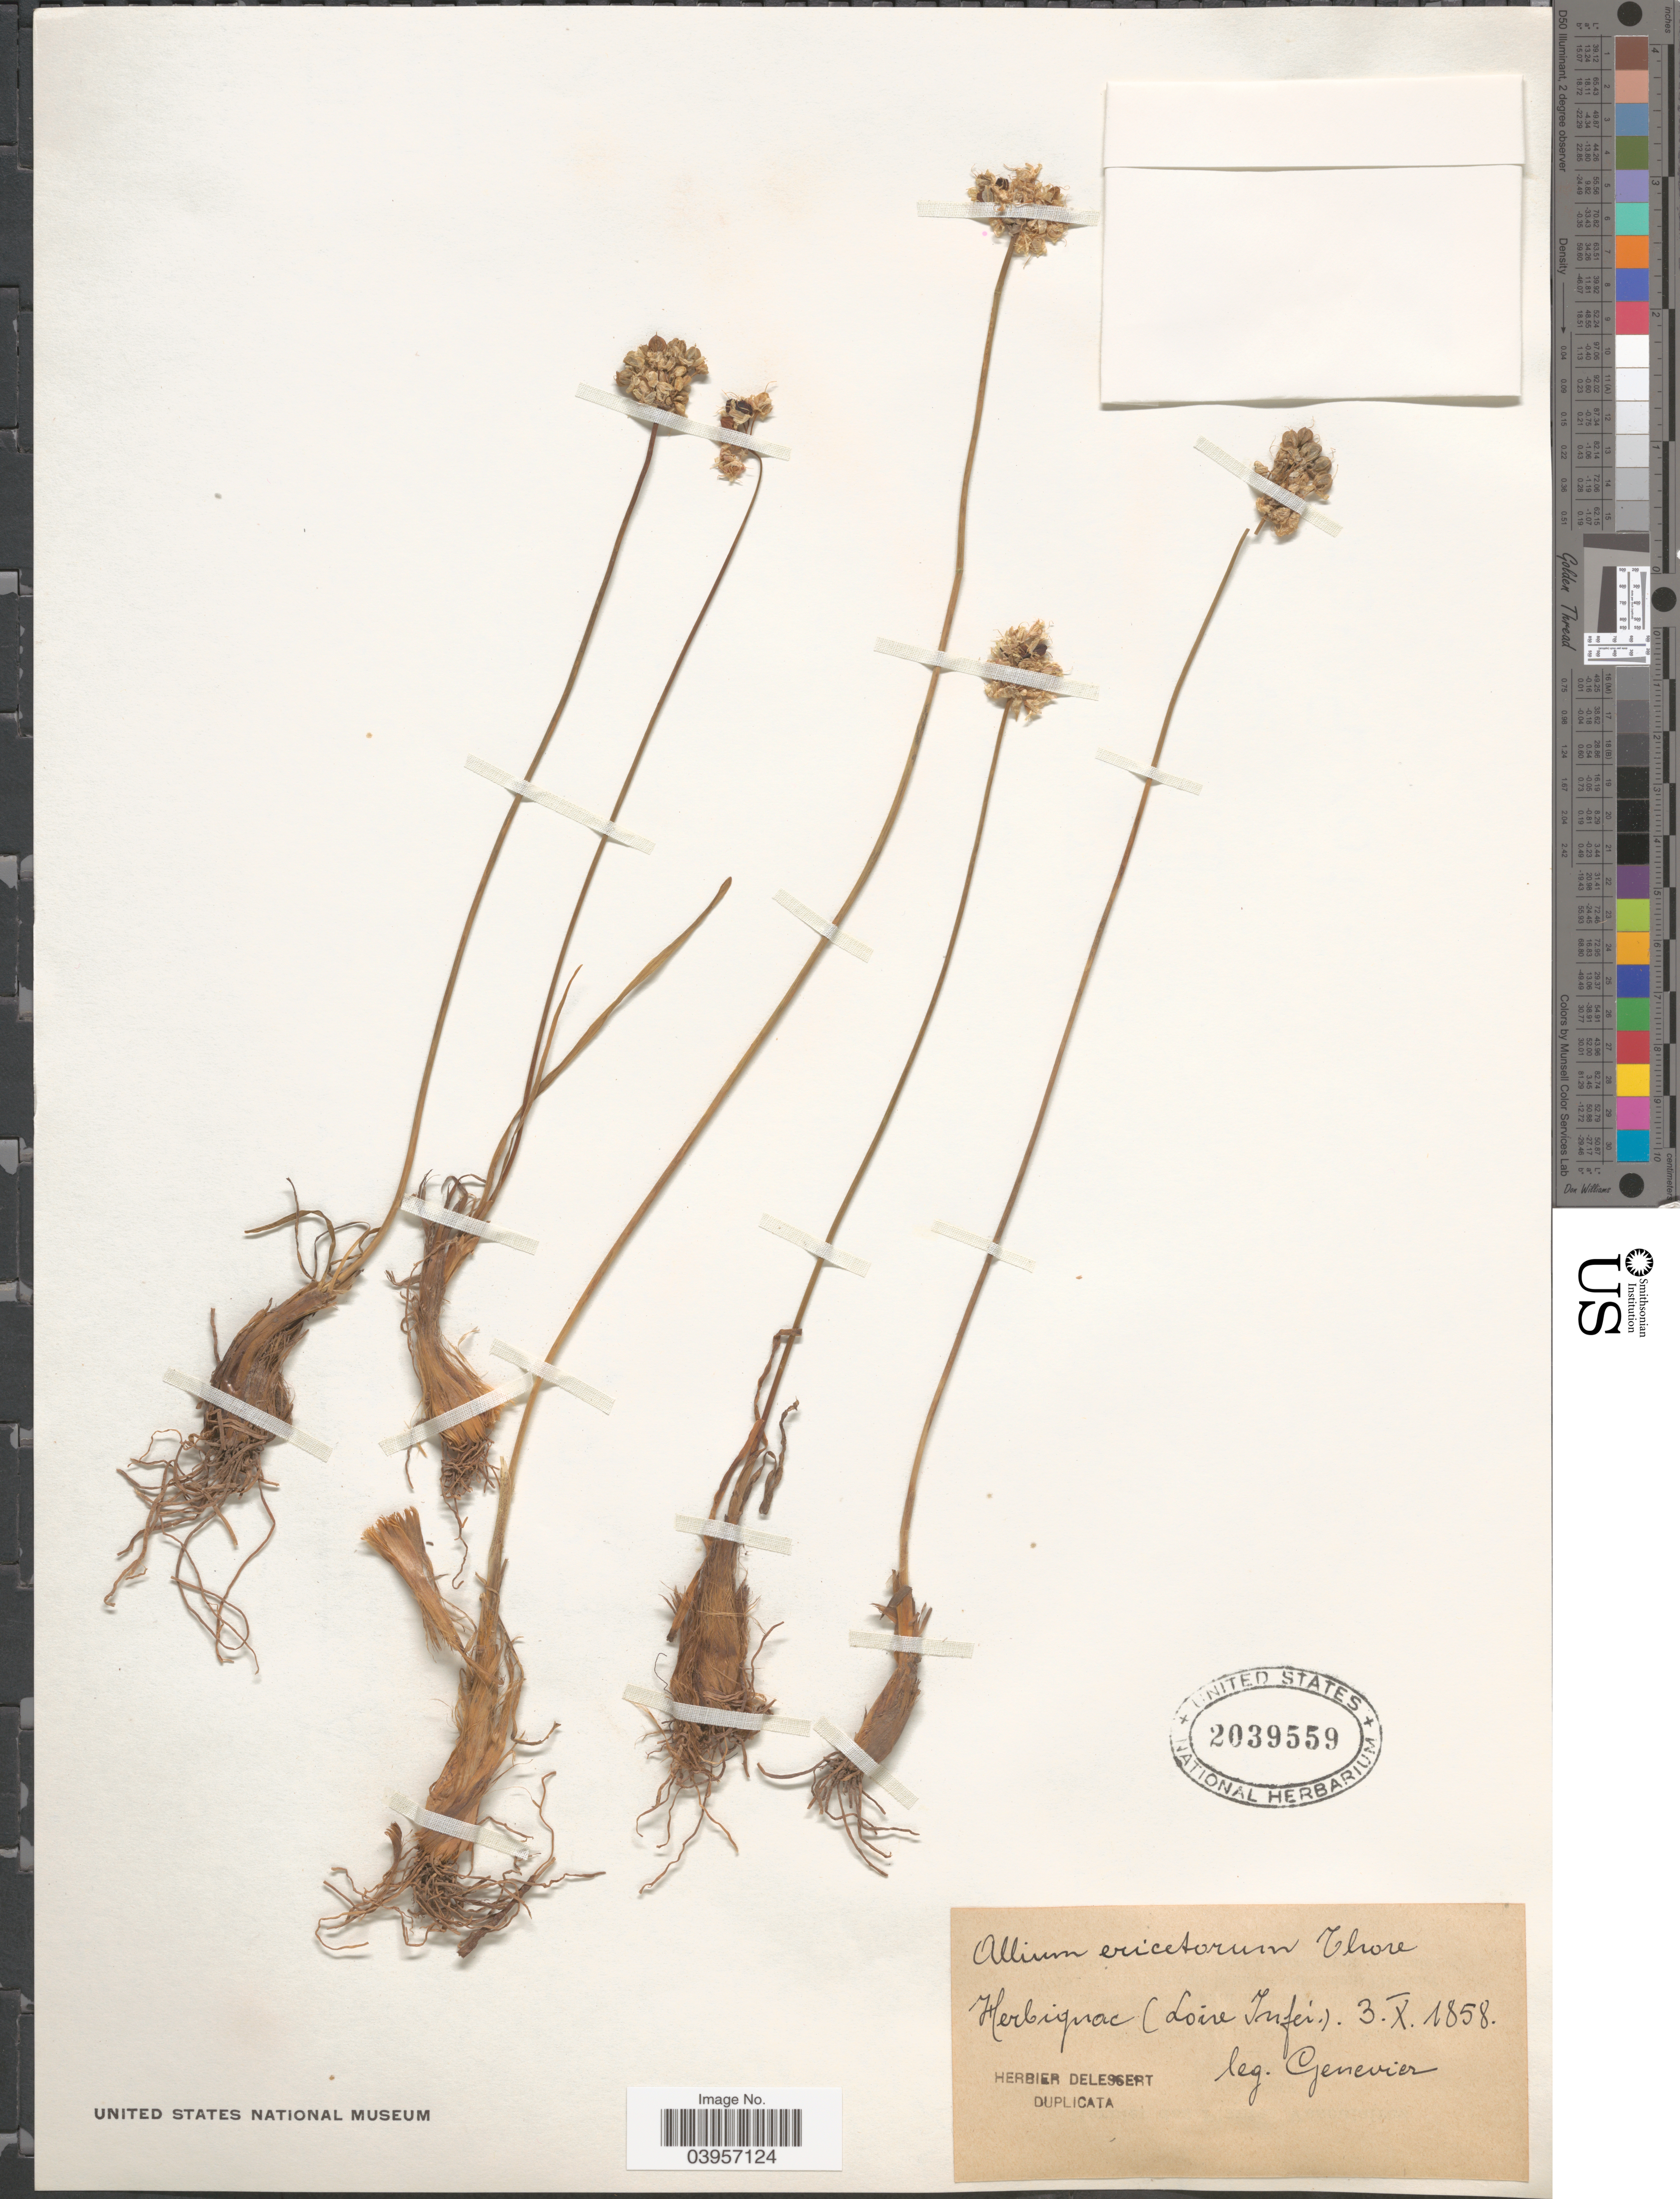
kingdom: Plantae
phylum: Tracheophyta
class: Liliopsida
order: Asparagales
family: Amaryllidaceae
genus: Allium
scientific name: Allium ericetorum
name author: Thore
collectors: Genevier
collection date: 1858-10-03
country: France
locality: Herbignac (Loire Infer.)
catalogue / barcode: US 2039559